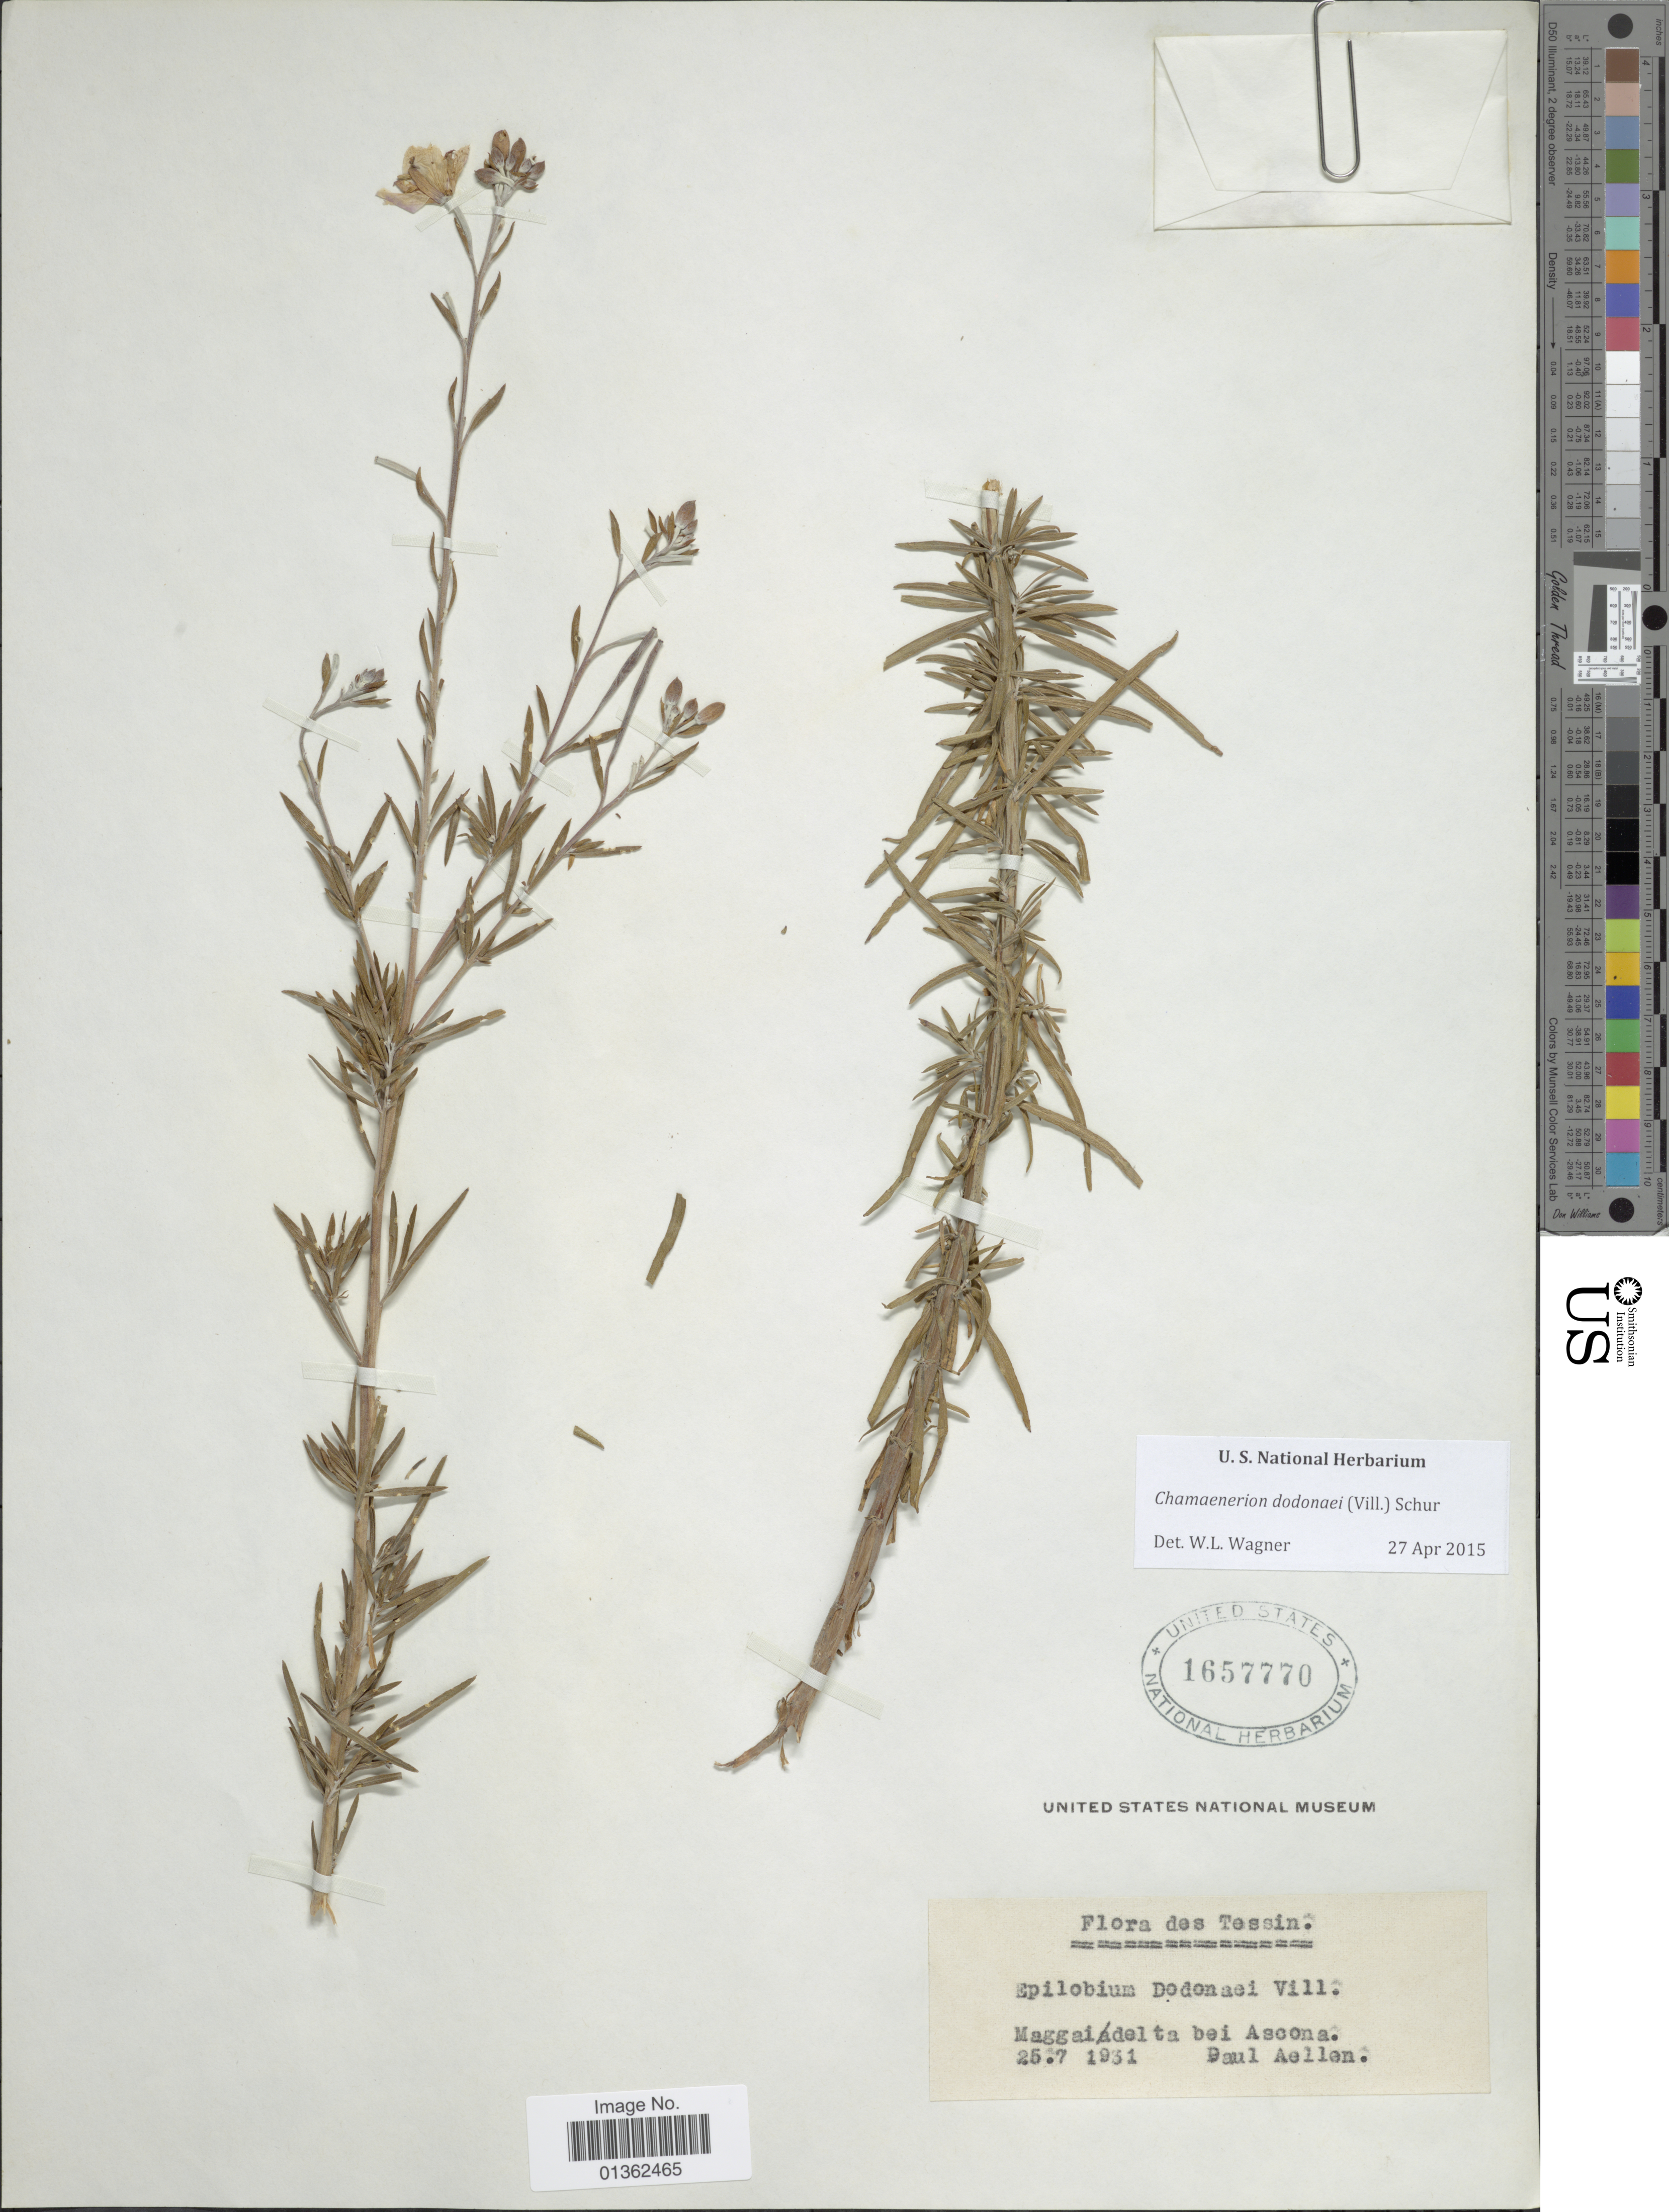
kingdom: Plantae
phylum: Tracheophyta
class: Magnoliopsida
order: Myrtales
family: Onagraceae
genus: Chamaenerion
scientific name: Chamaenerion dodonaei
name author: (Vill.) Schur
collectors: P. Aellen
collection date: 1931-07-25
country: Switzerland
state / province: Ticino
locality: Tessin. Maggai/adelta bei Ascona.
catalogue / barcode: US 1657770